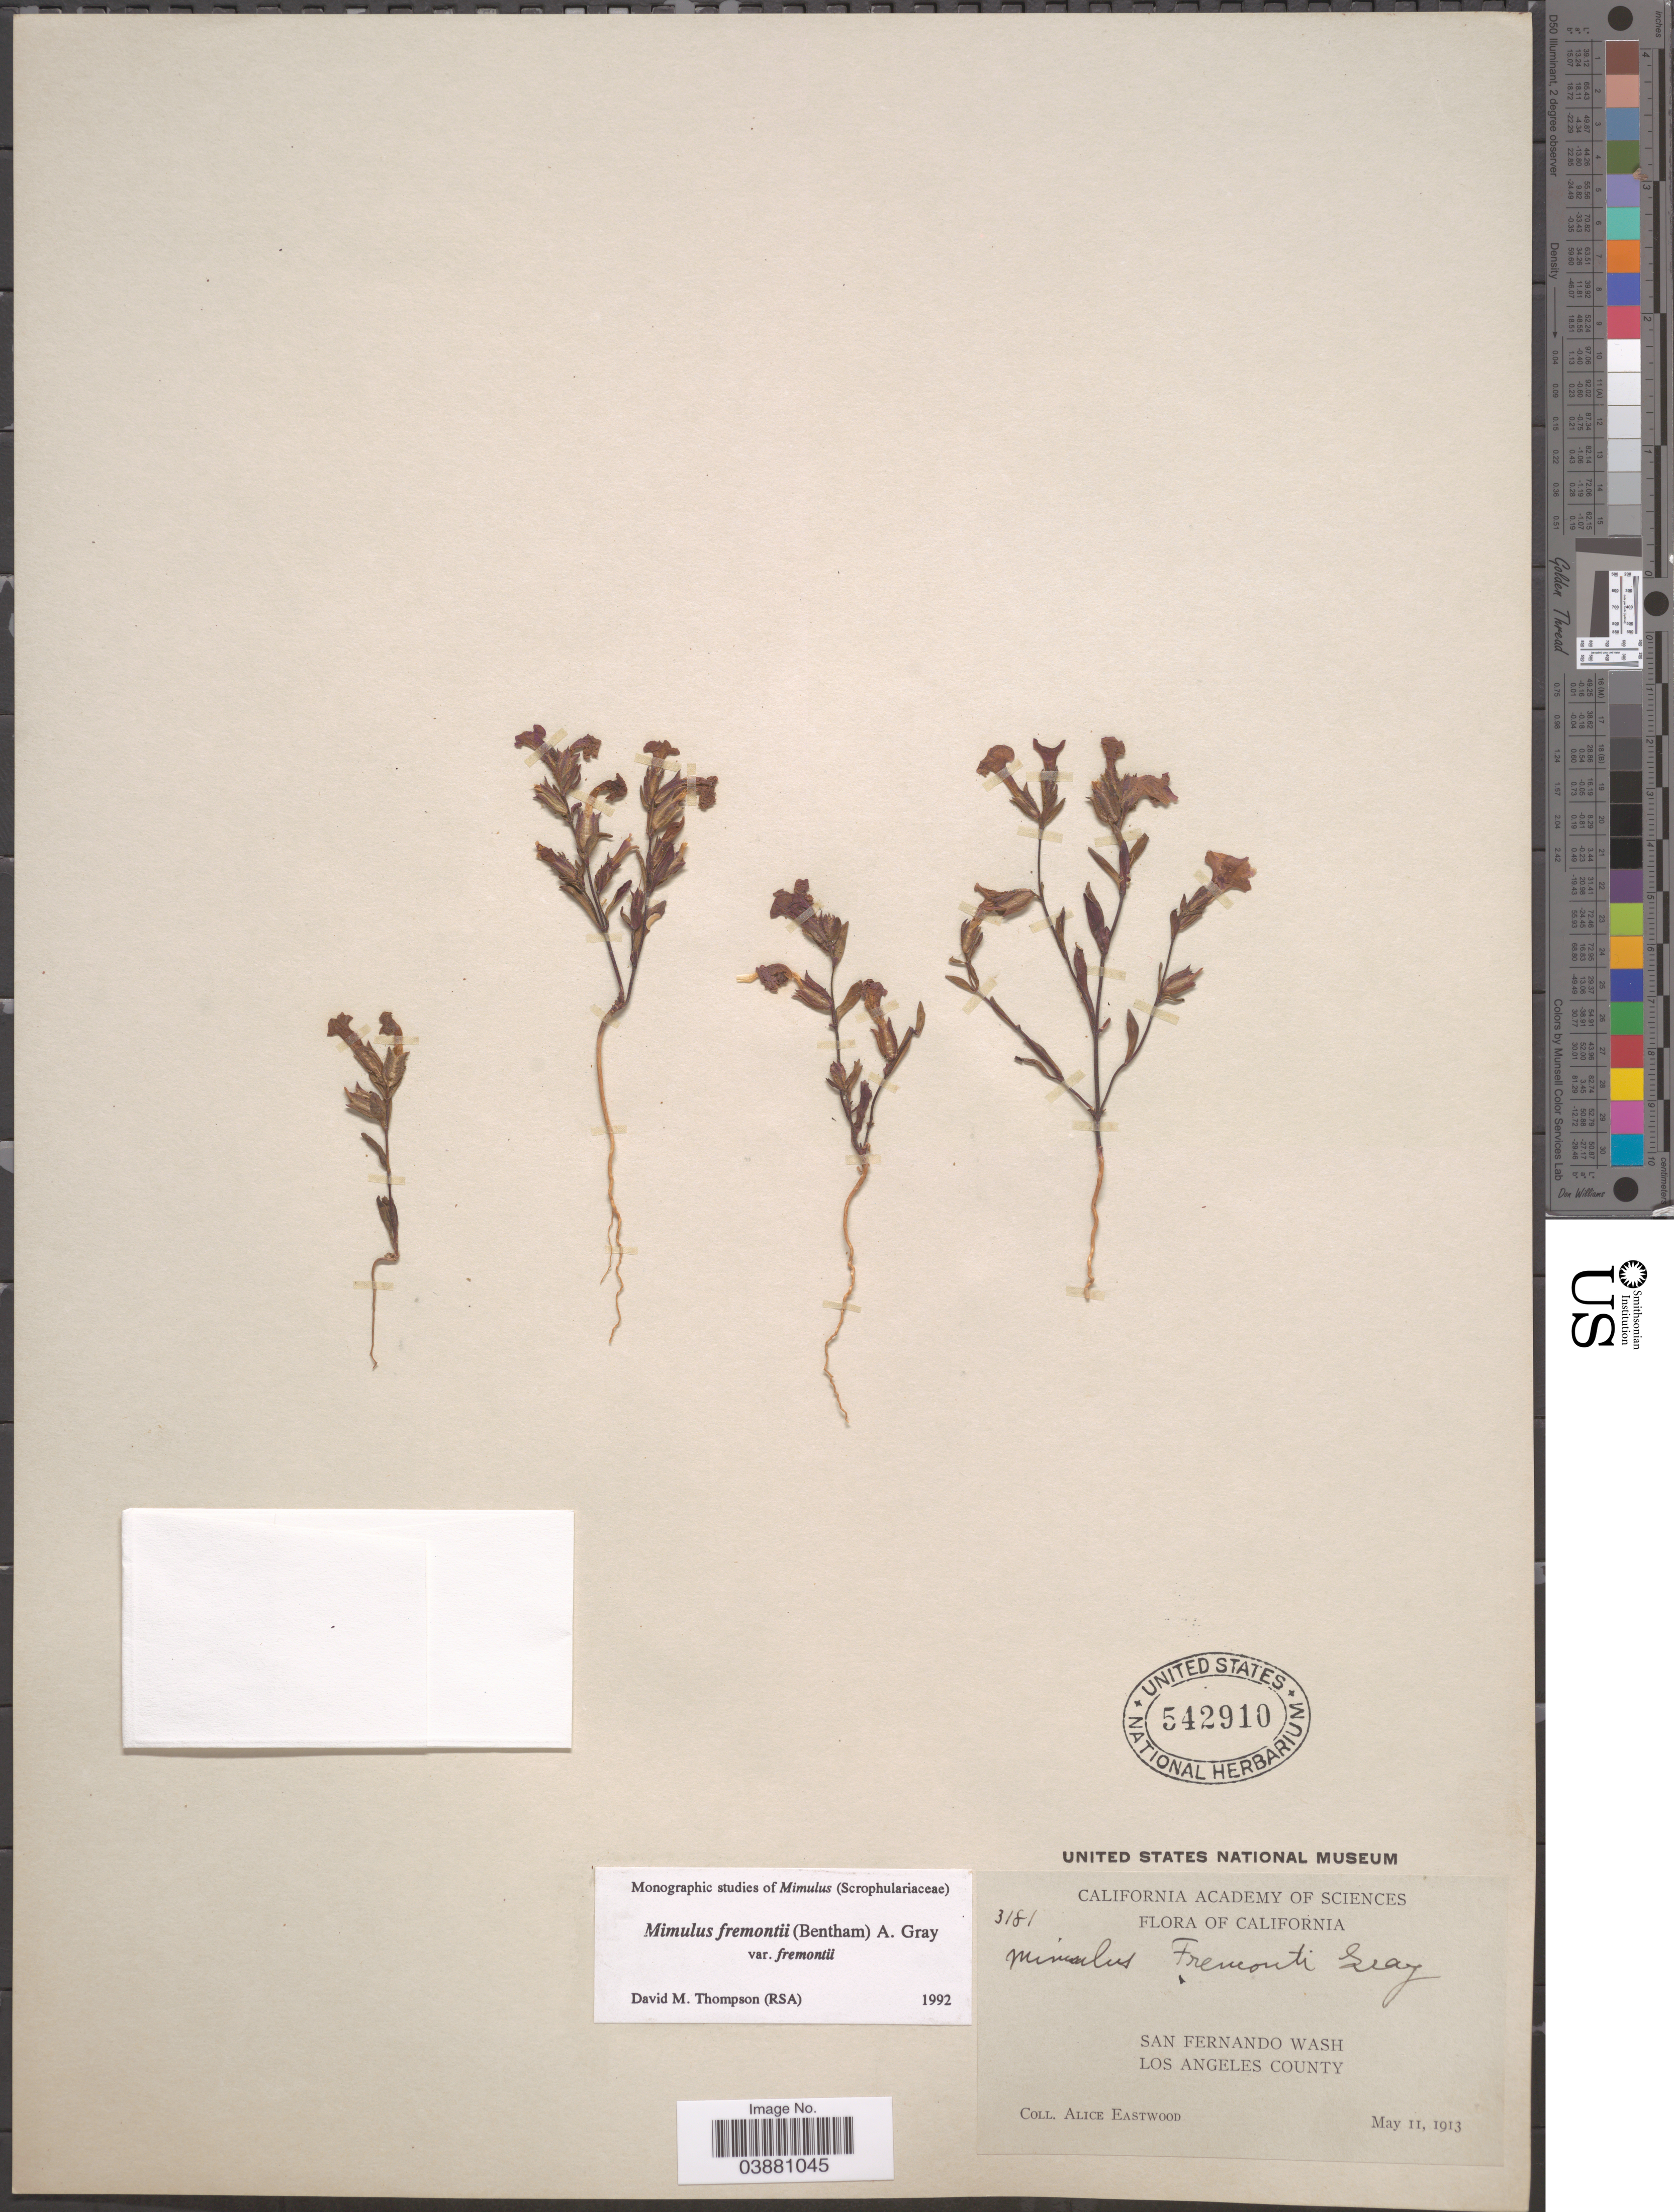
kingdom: Plantae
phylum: Tracheophyta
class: Magnoliopsida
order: Lamiales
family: Phrymaceae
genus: Mimulus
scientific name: Mimulus fremontii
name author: (Benth.) A. Gray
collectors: A. Eastwood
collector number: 3181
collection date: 1913-05-11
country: United States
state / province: California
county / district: Los Angeles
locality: San Fernando Wash. Los Angeles County.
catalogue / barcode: US 542910